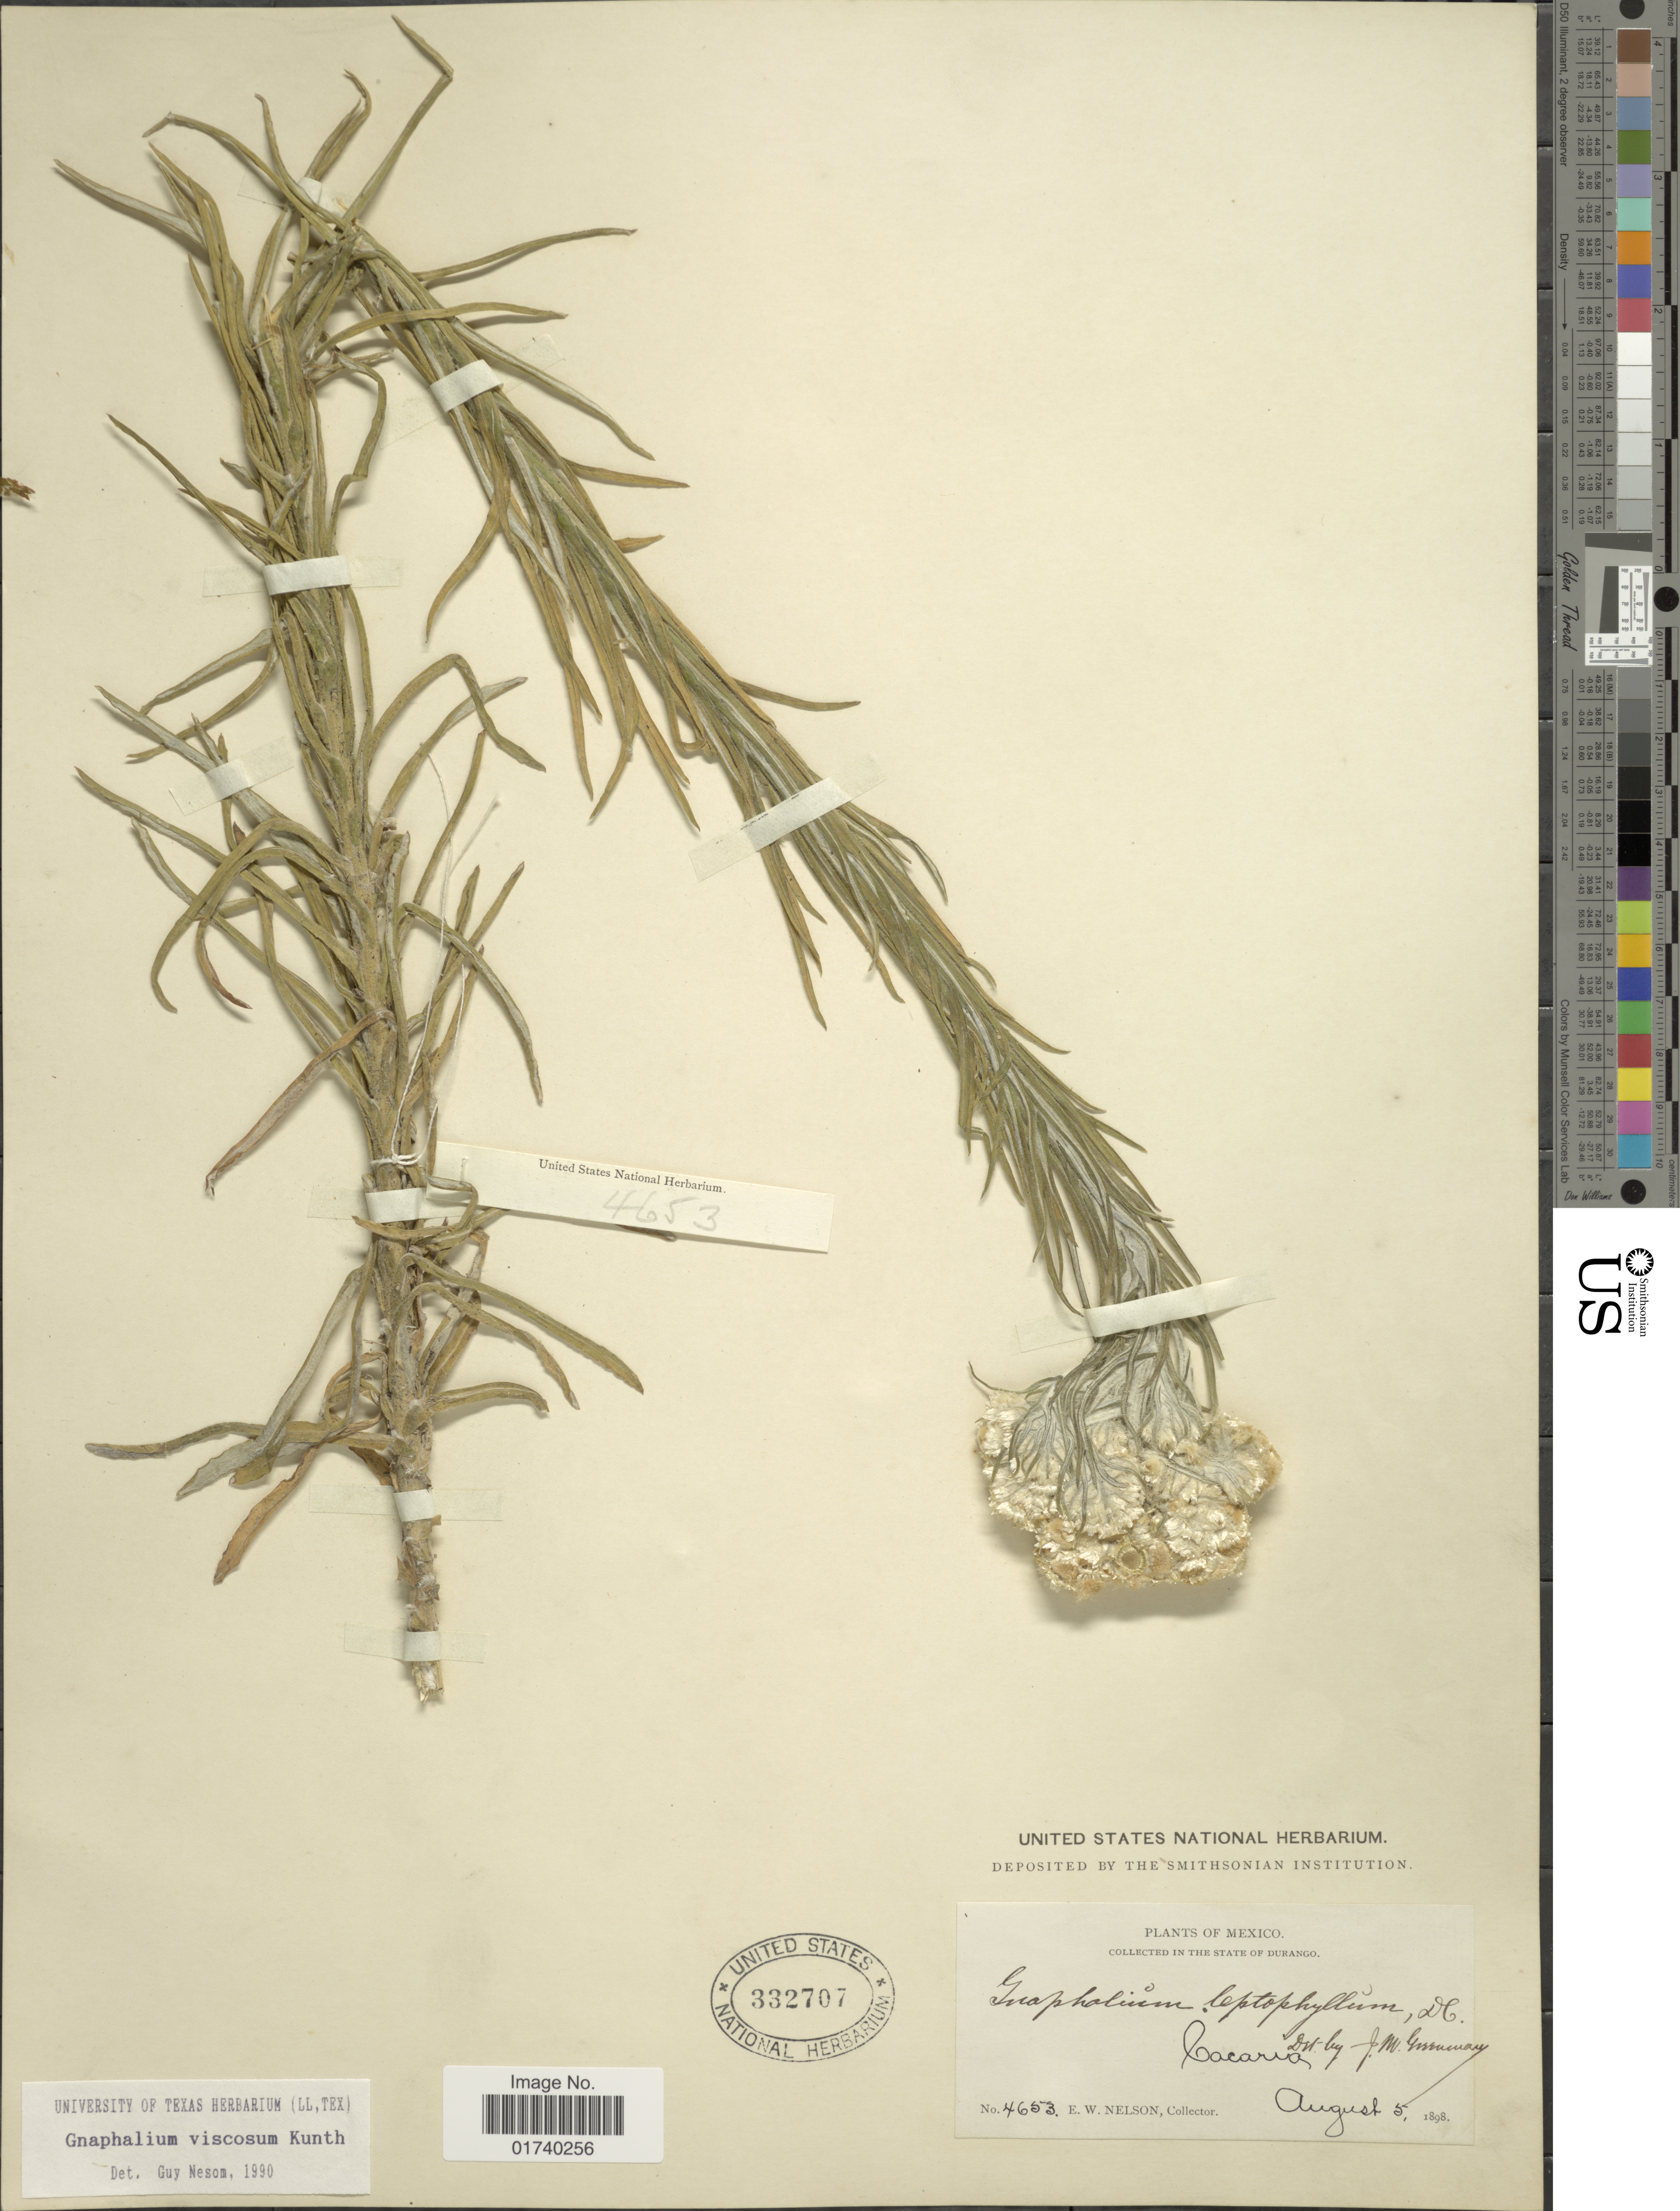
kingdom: Plantae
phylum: Tracheophyta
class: Magnoliopsida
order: Asterales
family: Asteraceae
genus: Pseudognaphalium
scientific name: Pseudognaphalium viscosum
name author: (Kunth) Anderb.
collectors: E. W. Nelson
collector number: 4653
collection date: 1898-08-05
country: Mexico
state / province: Durango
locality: The state of Durango, Cacaria.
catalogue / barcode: US 332707